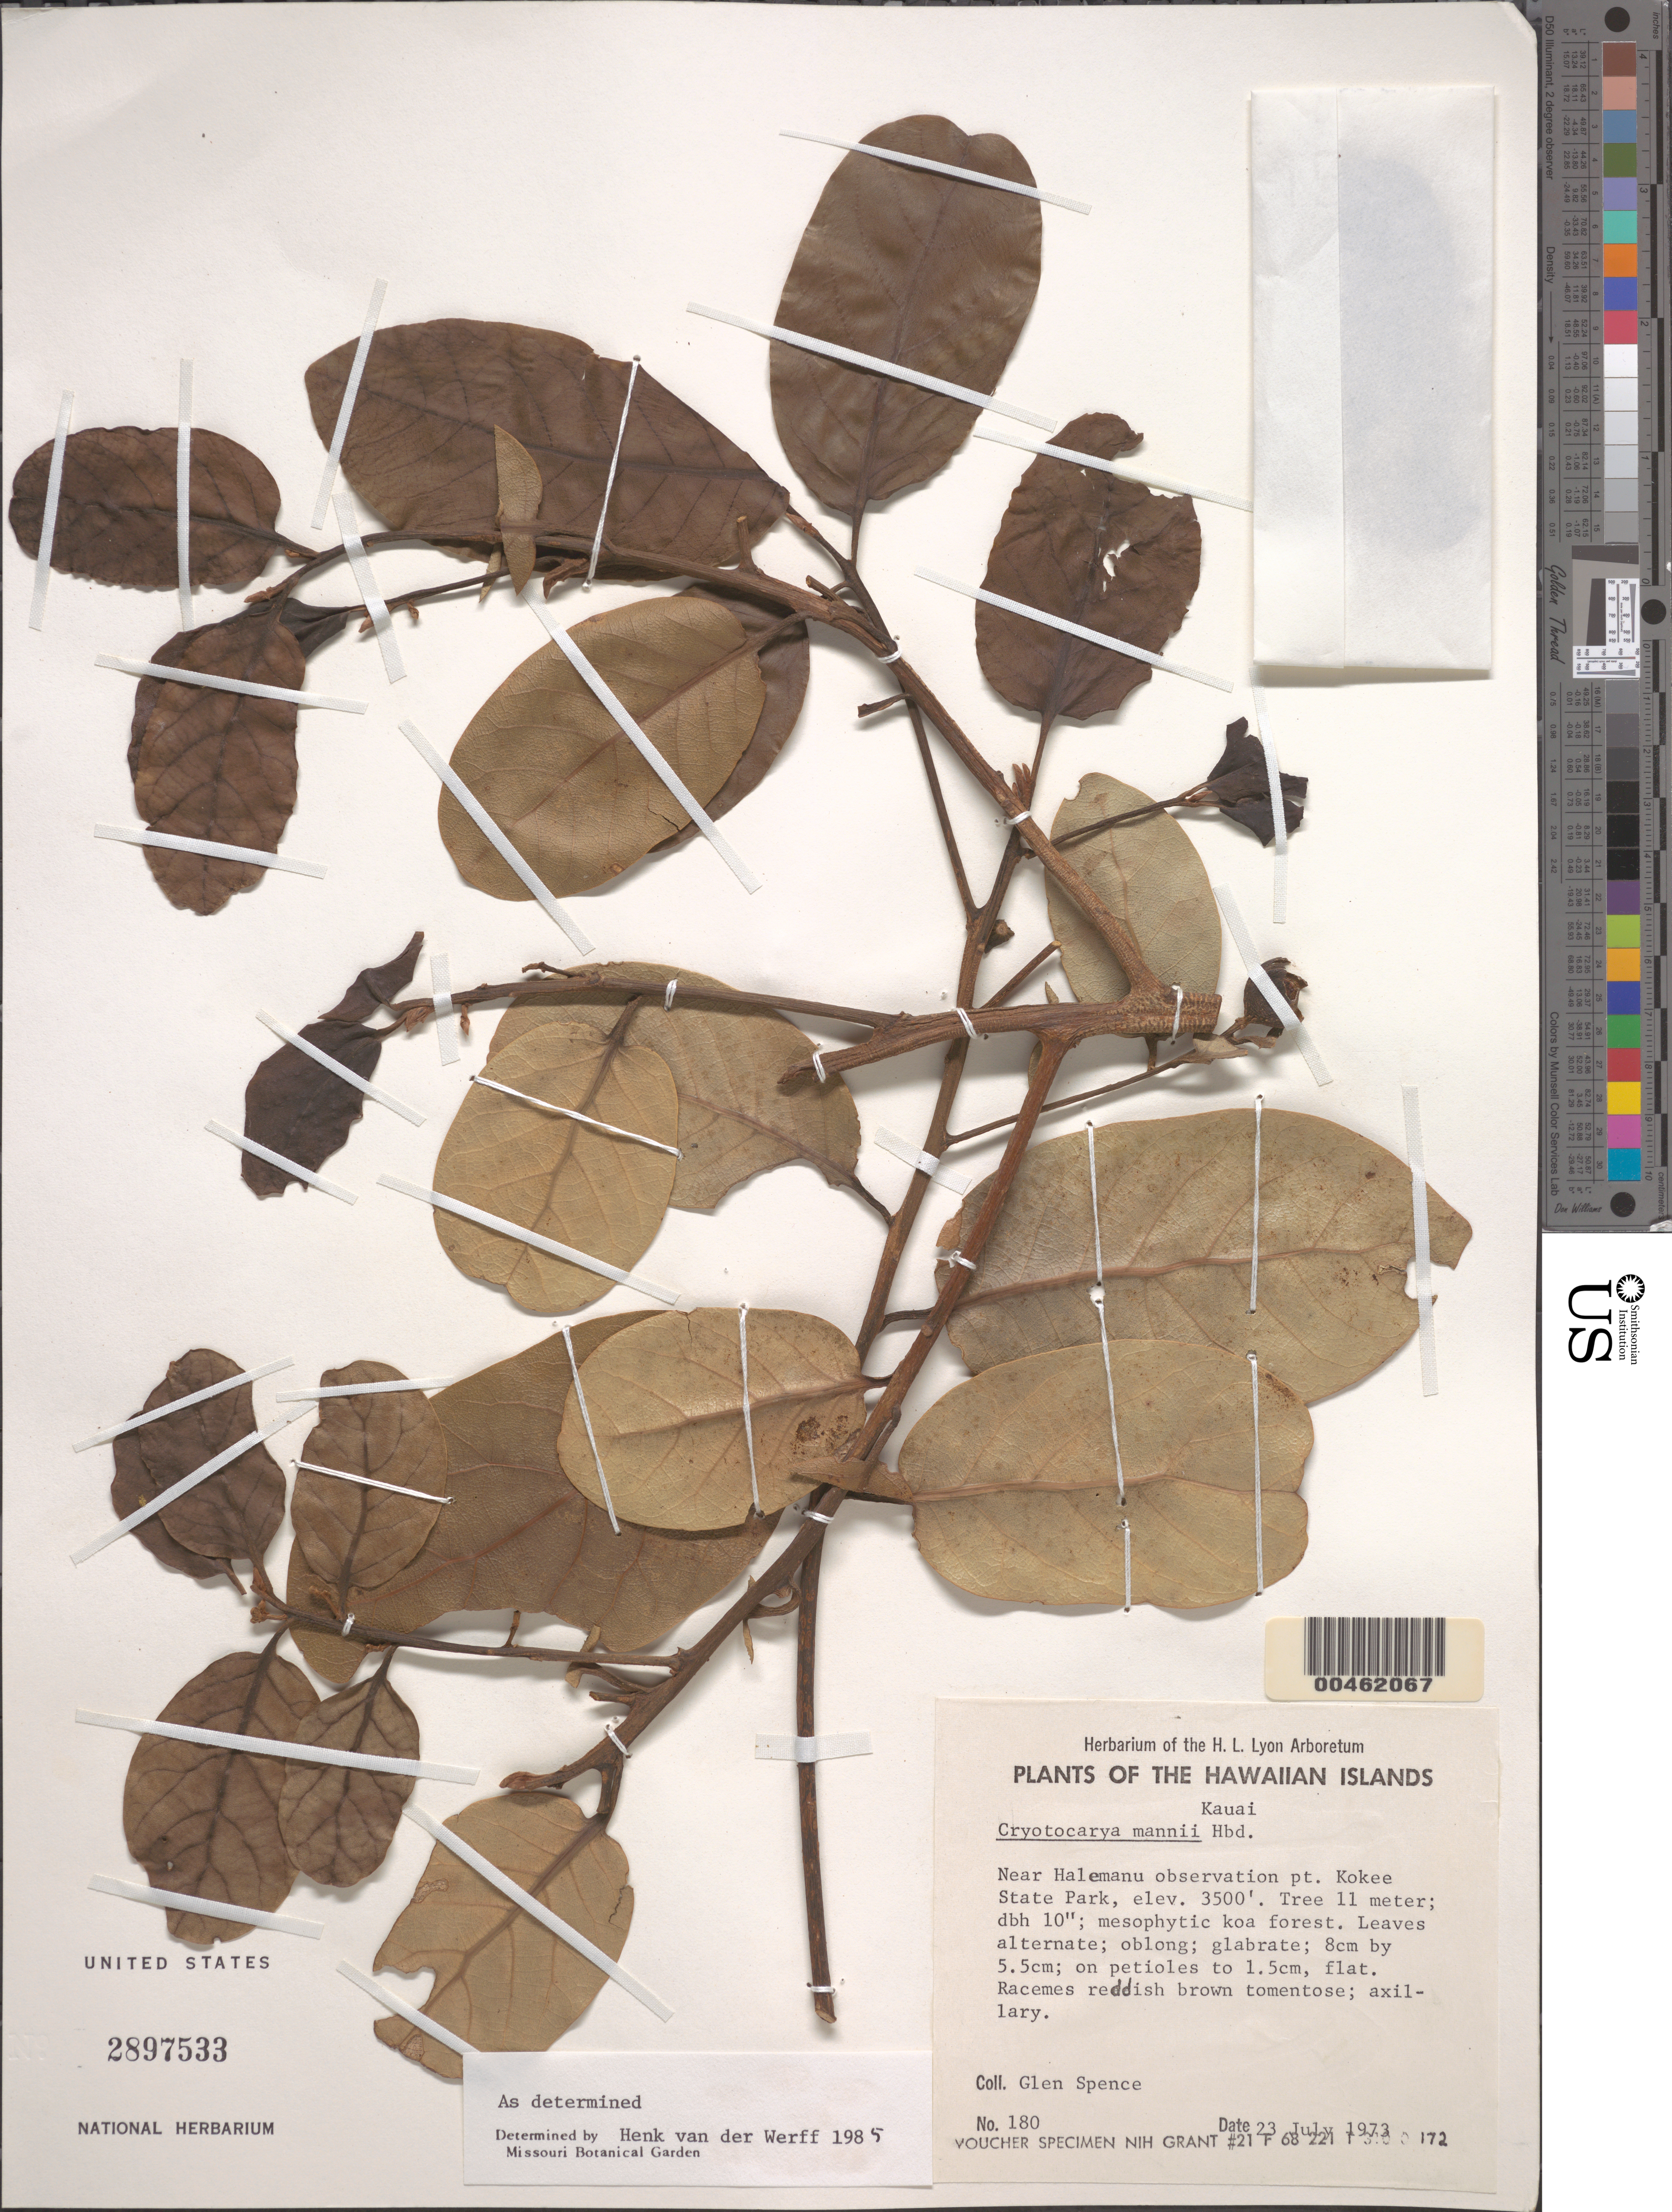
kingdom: Plantae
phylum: Tracheophyta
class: Magnoliopsida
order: Laurales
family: Lauraceae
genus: Cryptocarya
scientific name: Cryptocarya mannii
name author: Hillebr.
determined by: van der Werff, H., (MO), Missouri Botanical Garden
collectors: G. Spence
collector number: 180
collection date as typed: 23 Jul 1973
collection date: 1973-07-23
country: United States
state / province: Hawaii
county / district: Kauai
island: Kaua'i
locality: Near Halemanu observation pt. Kokee State Park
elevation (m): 1067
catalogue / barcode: US 2897533